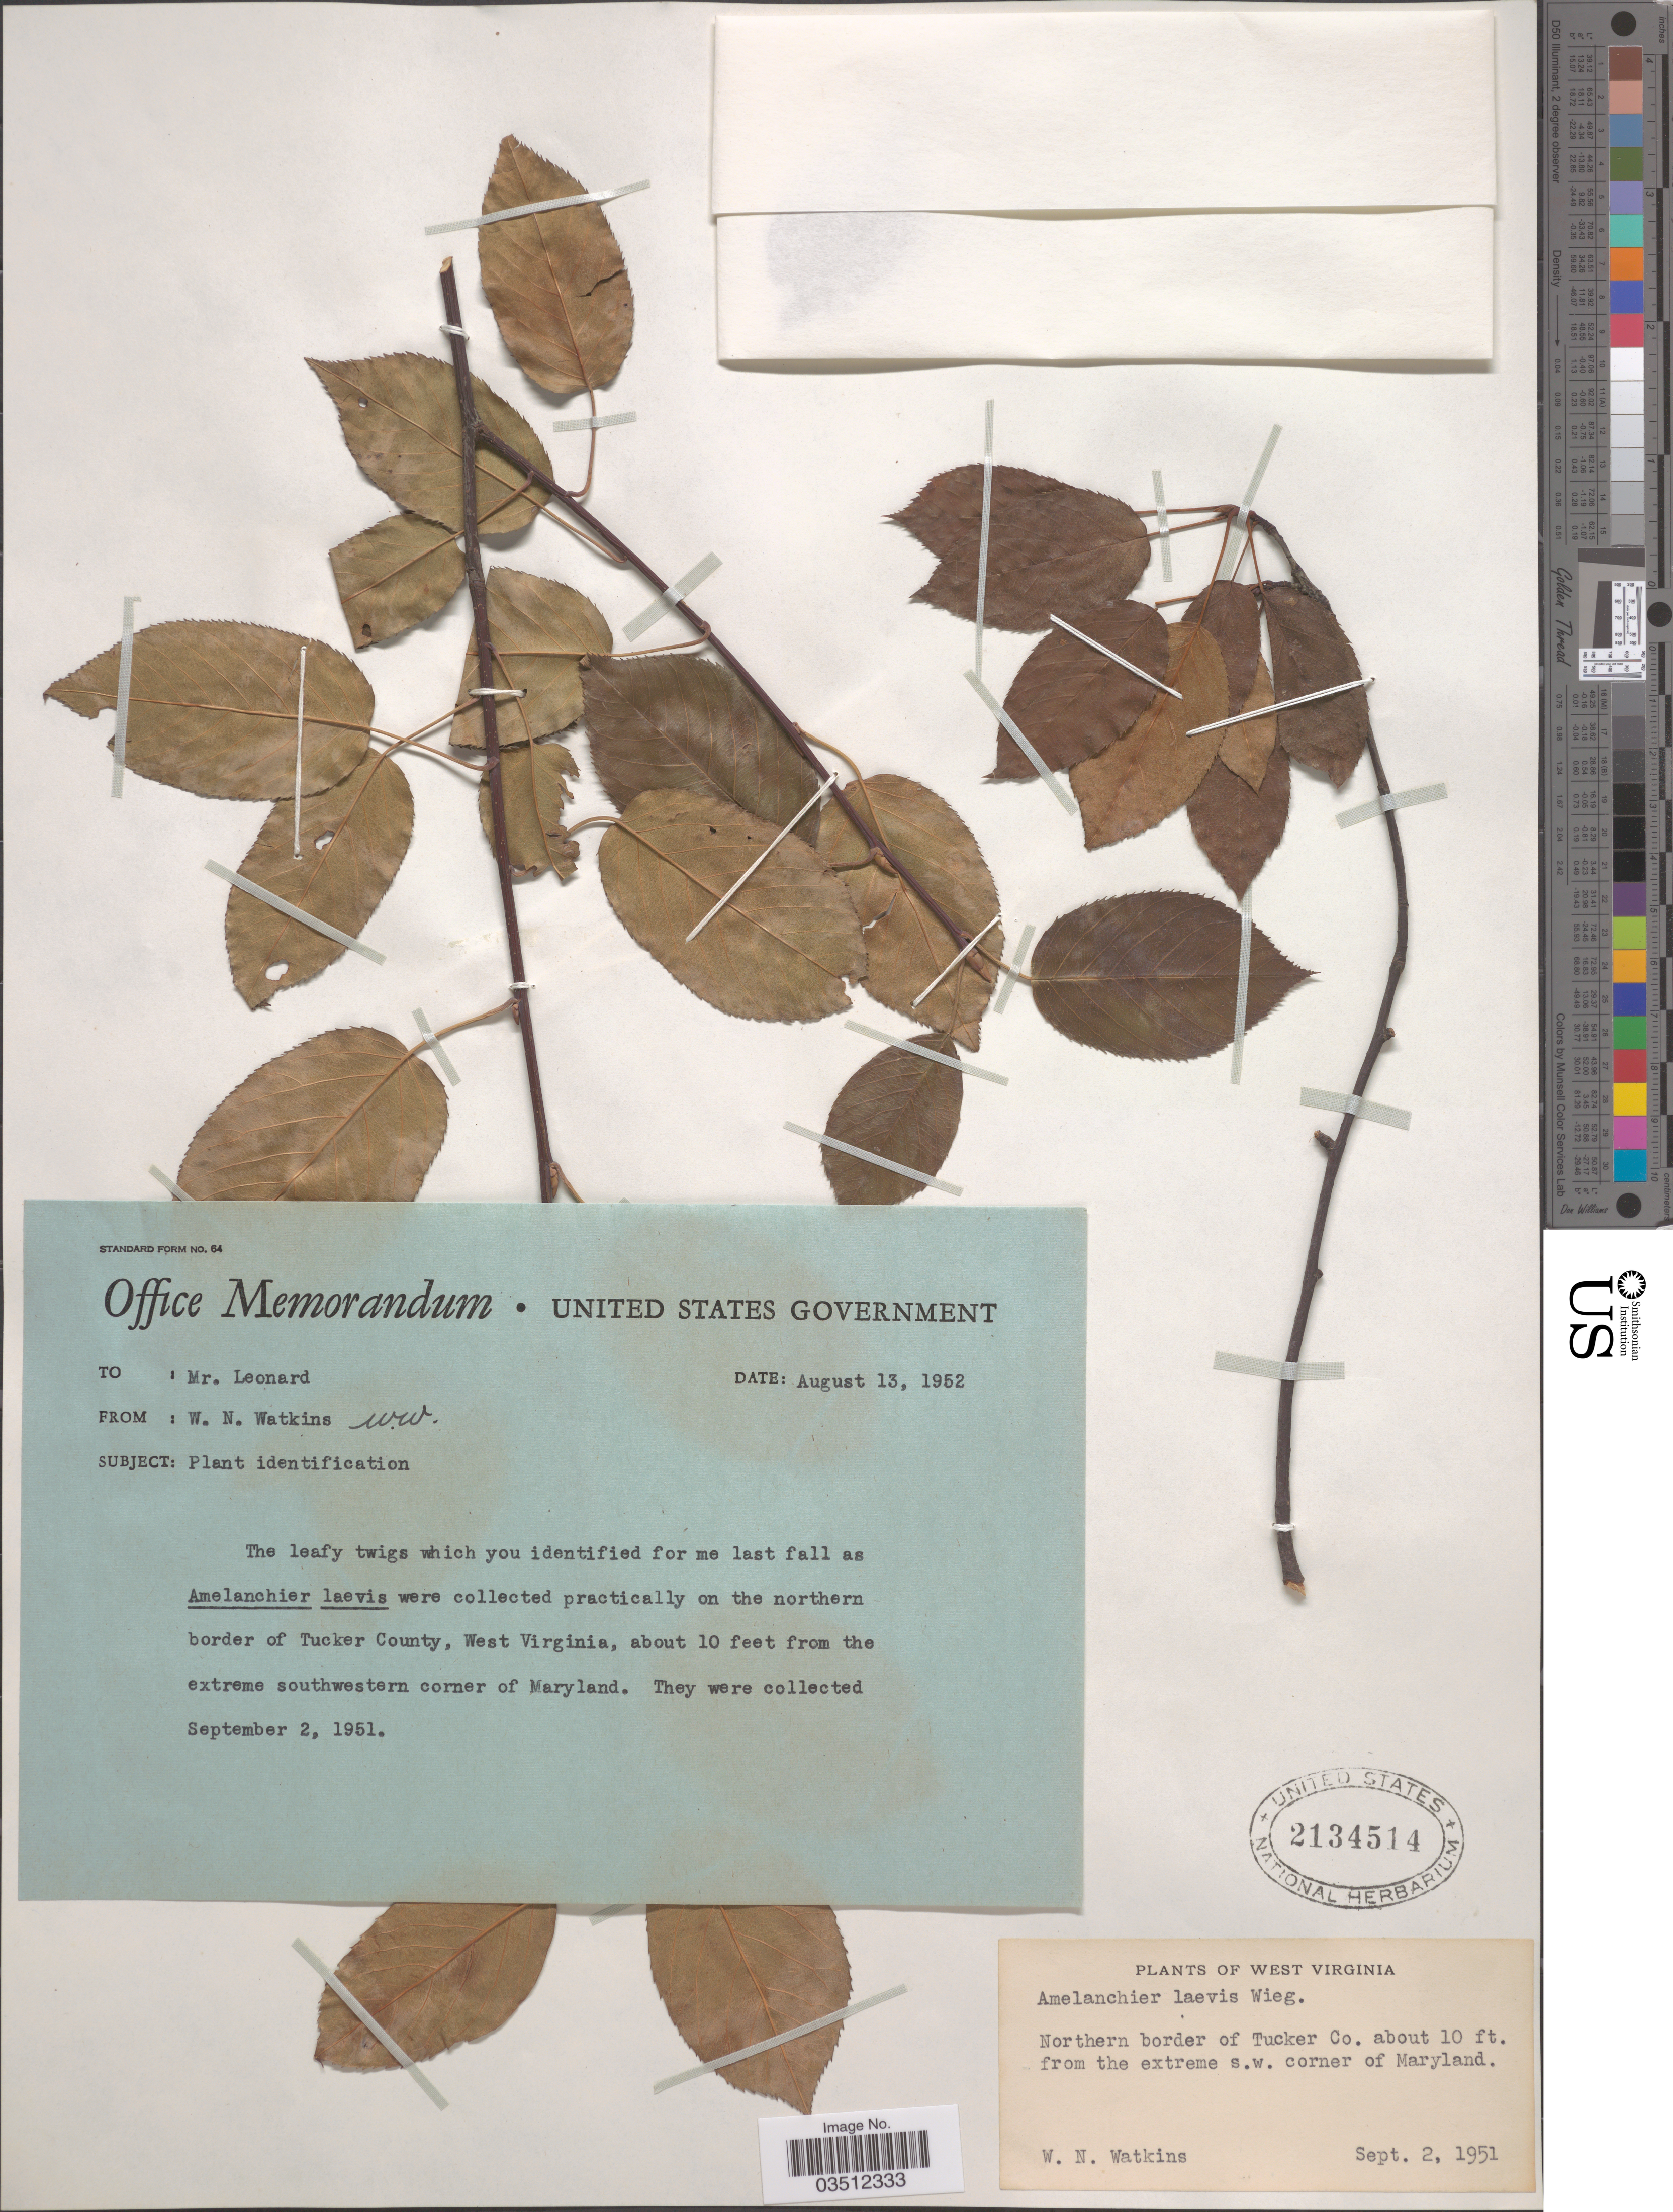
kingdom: Plantae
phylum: Tracheophyta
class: Magnoliopsida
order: Rosales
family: Rosaceae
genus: Amelanchier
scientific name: Amelanchier laevis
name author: Wiegand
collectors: W. Watkins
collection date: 1951-09-02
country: United States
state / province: West Virginia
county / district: Tucker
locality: Northern border of Tucker Co. about 10 ft. from the extreme s.w. corner of Maryland.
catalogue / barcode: US 2134514